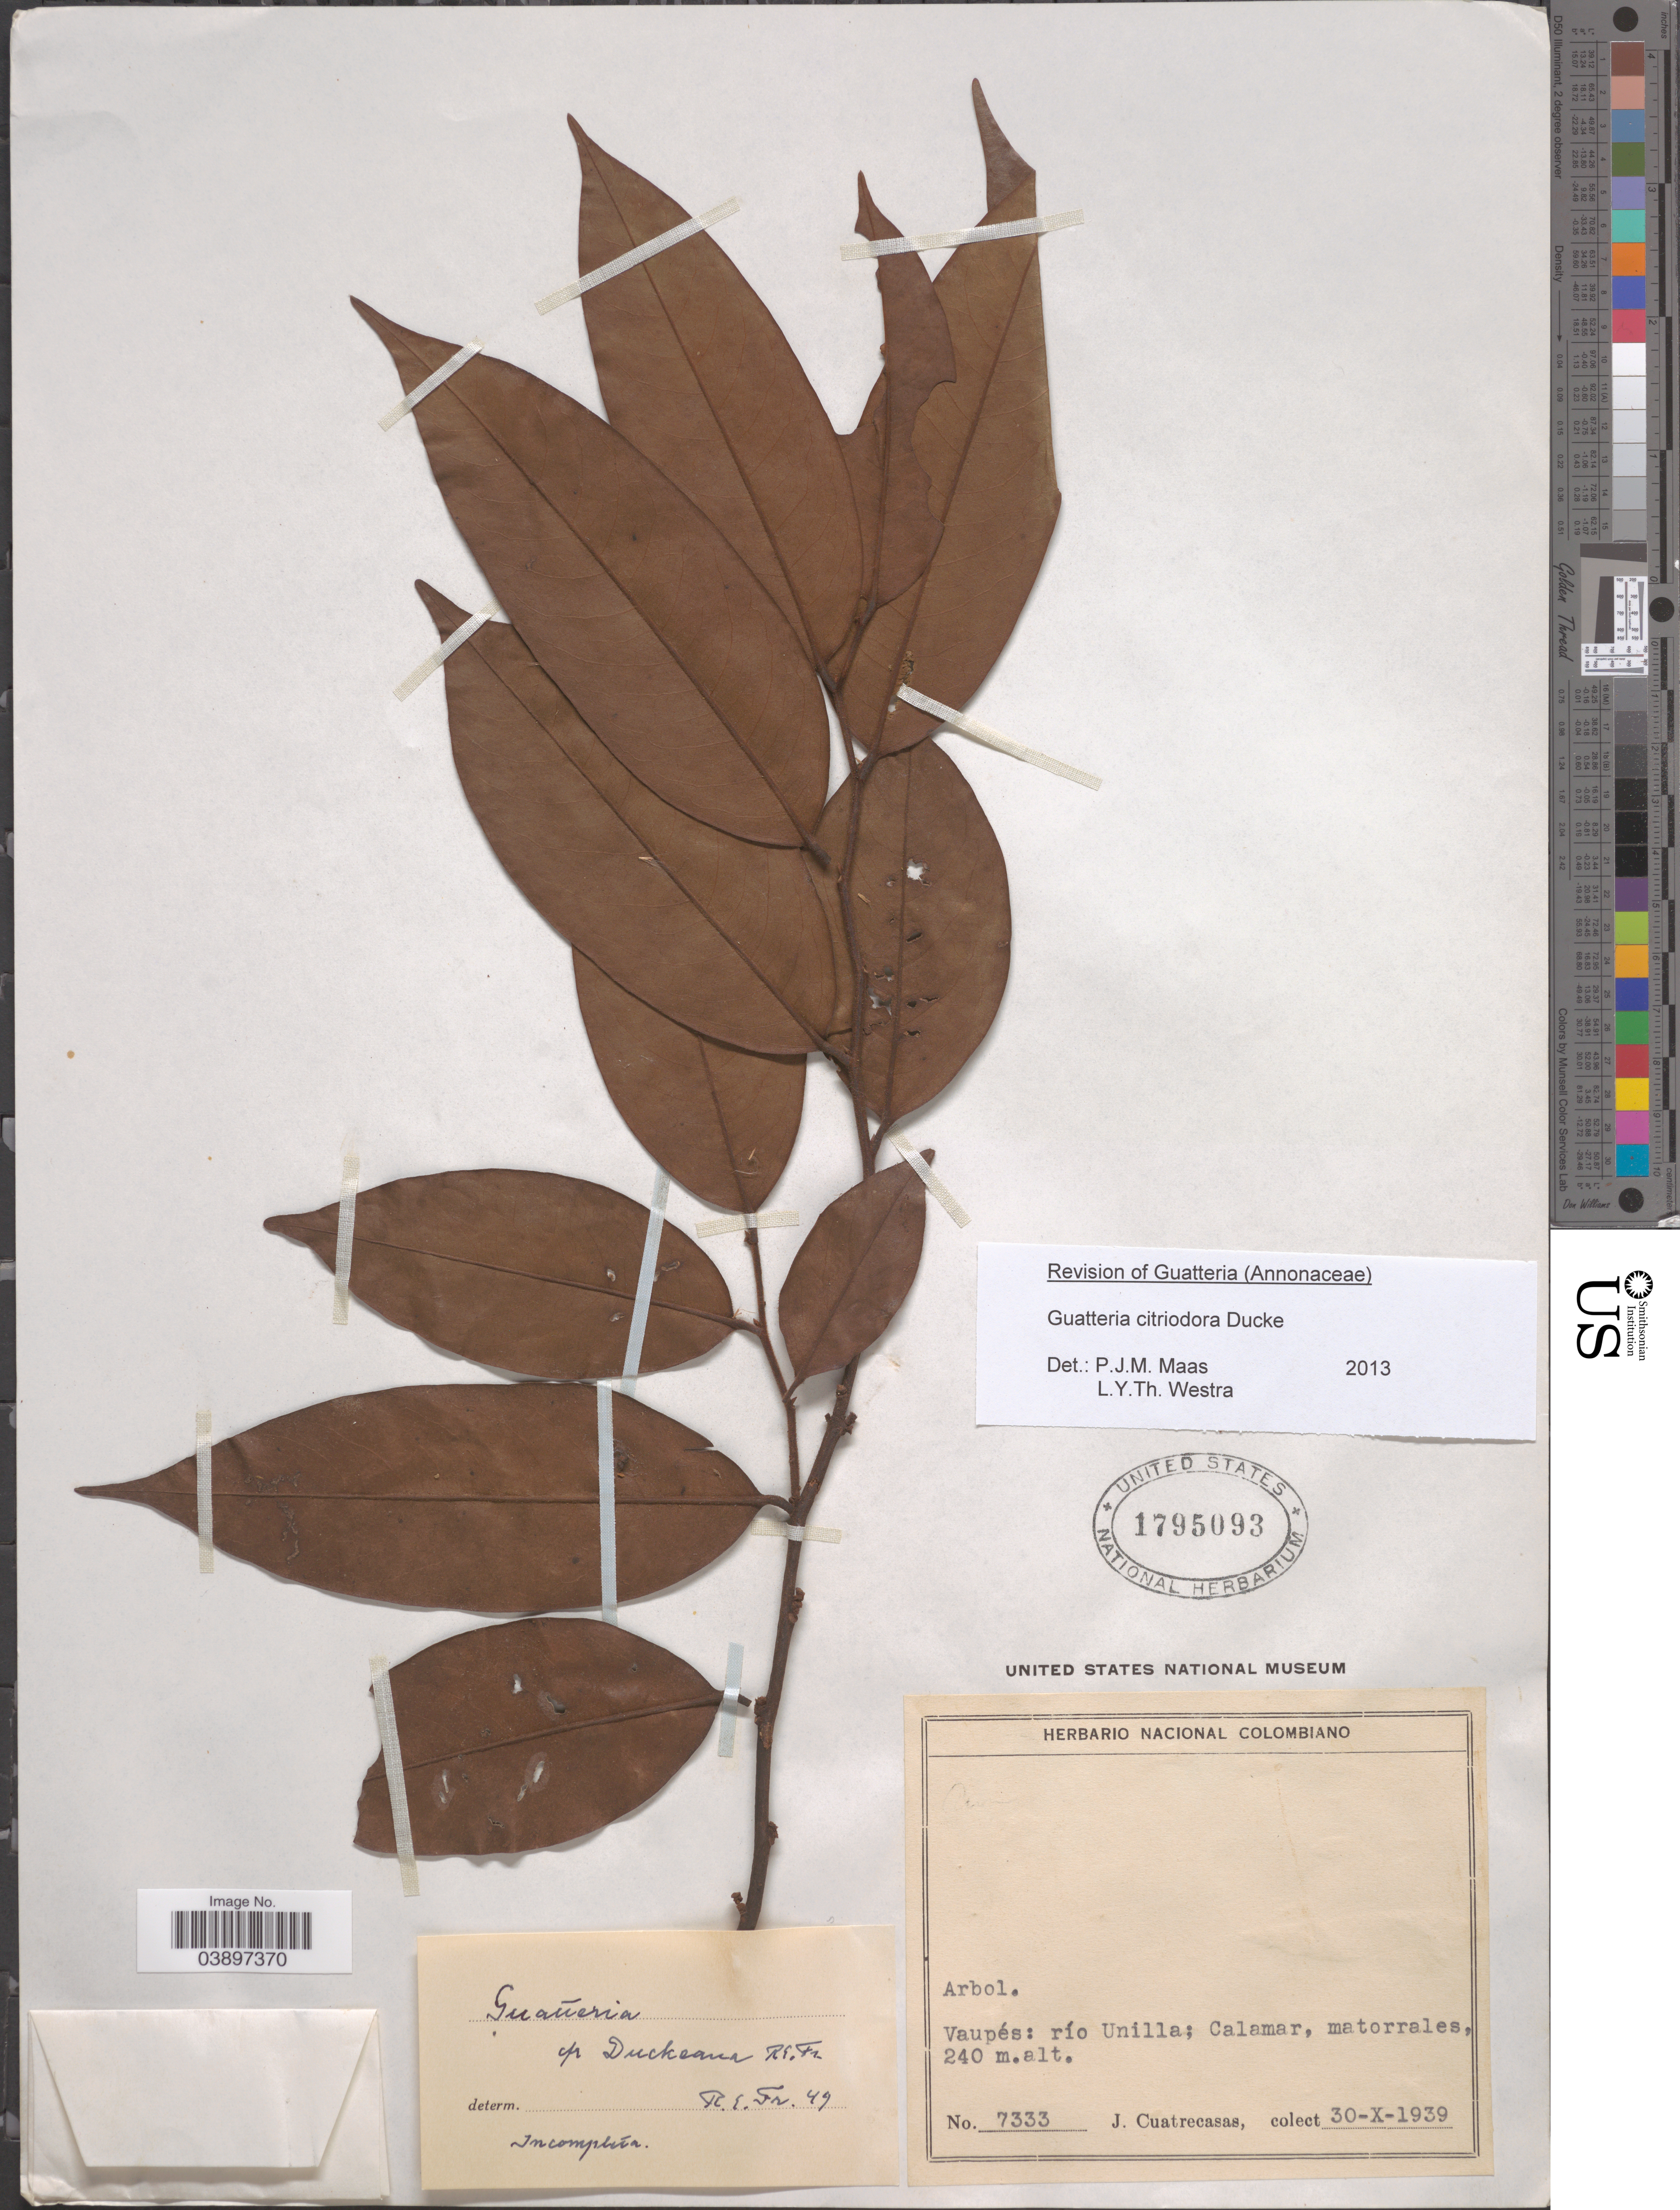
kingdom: Plantae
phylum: Tracheophyta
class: Magnoliopsida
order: Magnoliales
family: Annonaceae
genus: Guatteria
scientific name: Guatteria citriodora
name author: Ducke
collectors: J. Cuatrecasas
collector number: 7333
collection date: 1939-10-30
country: Colombia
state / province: Vaupés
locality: Río Unilla; Calamar, matorrales.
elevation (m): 240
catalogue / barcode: US 1795093